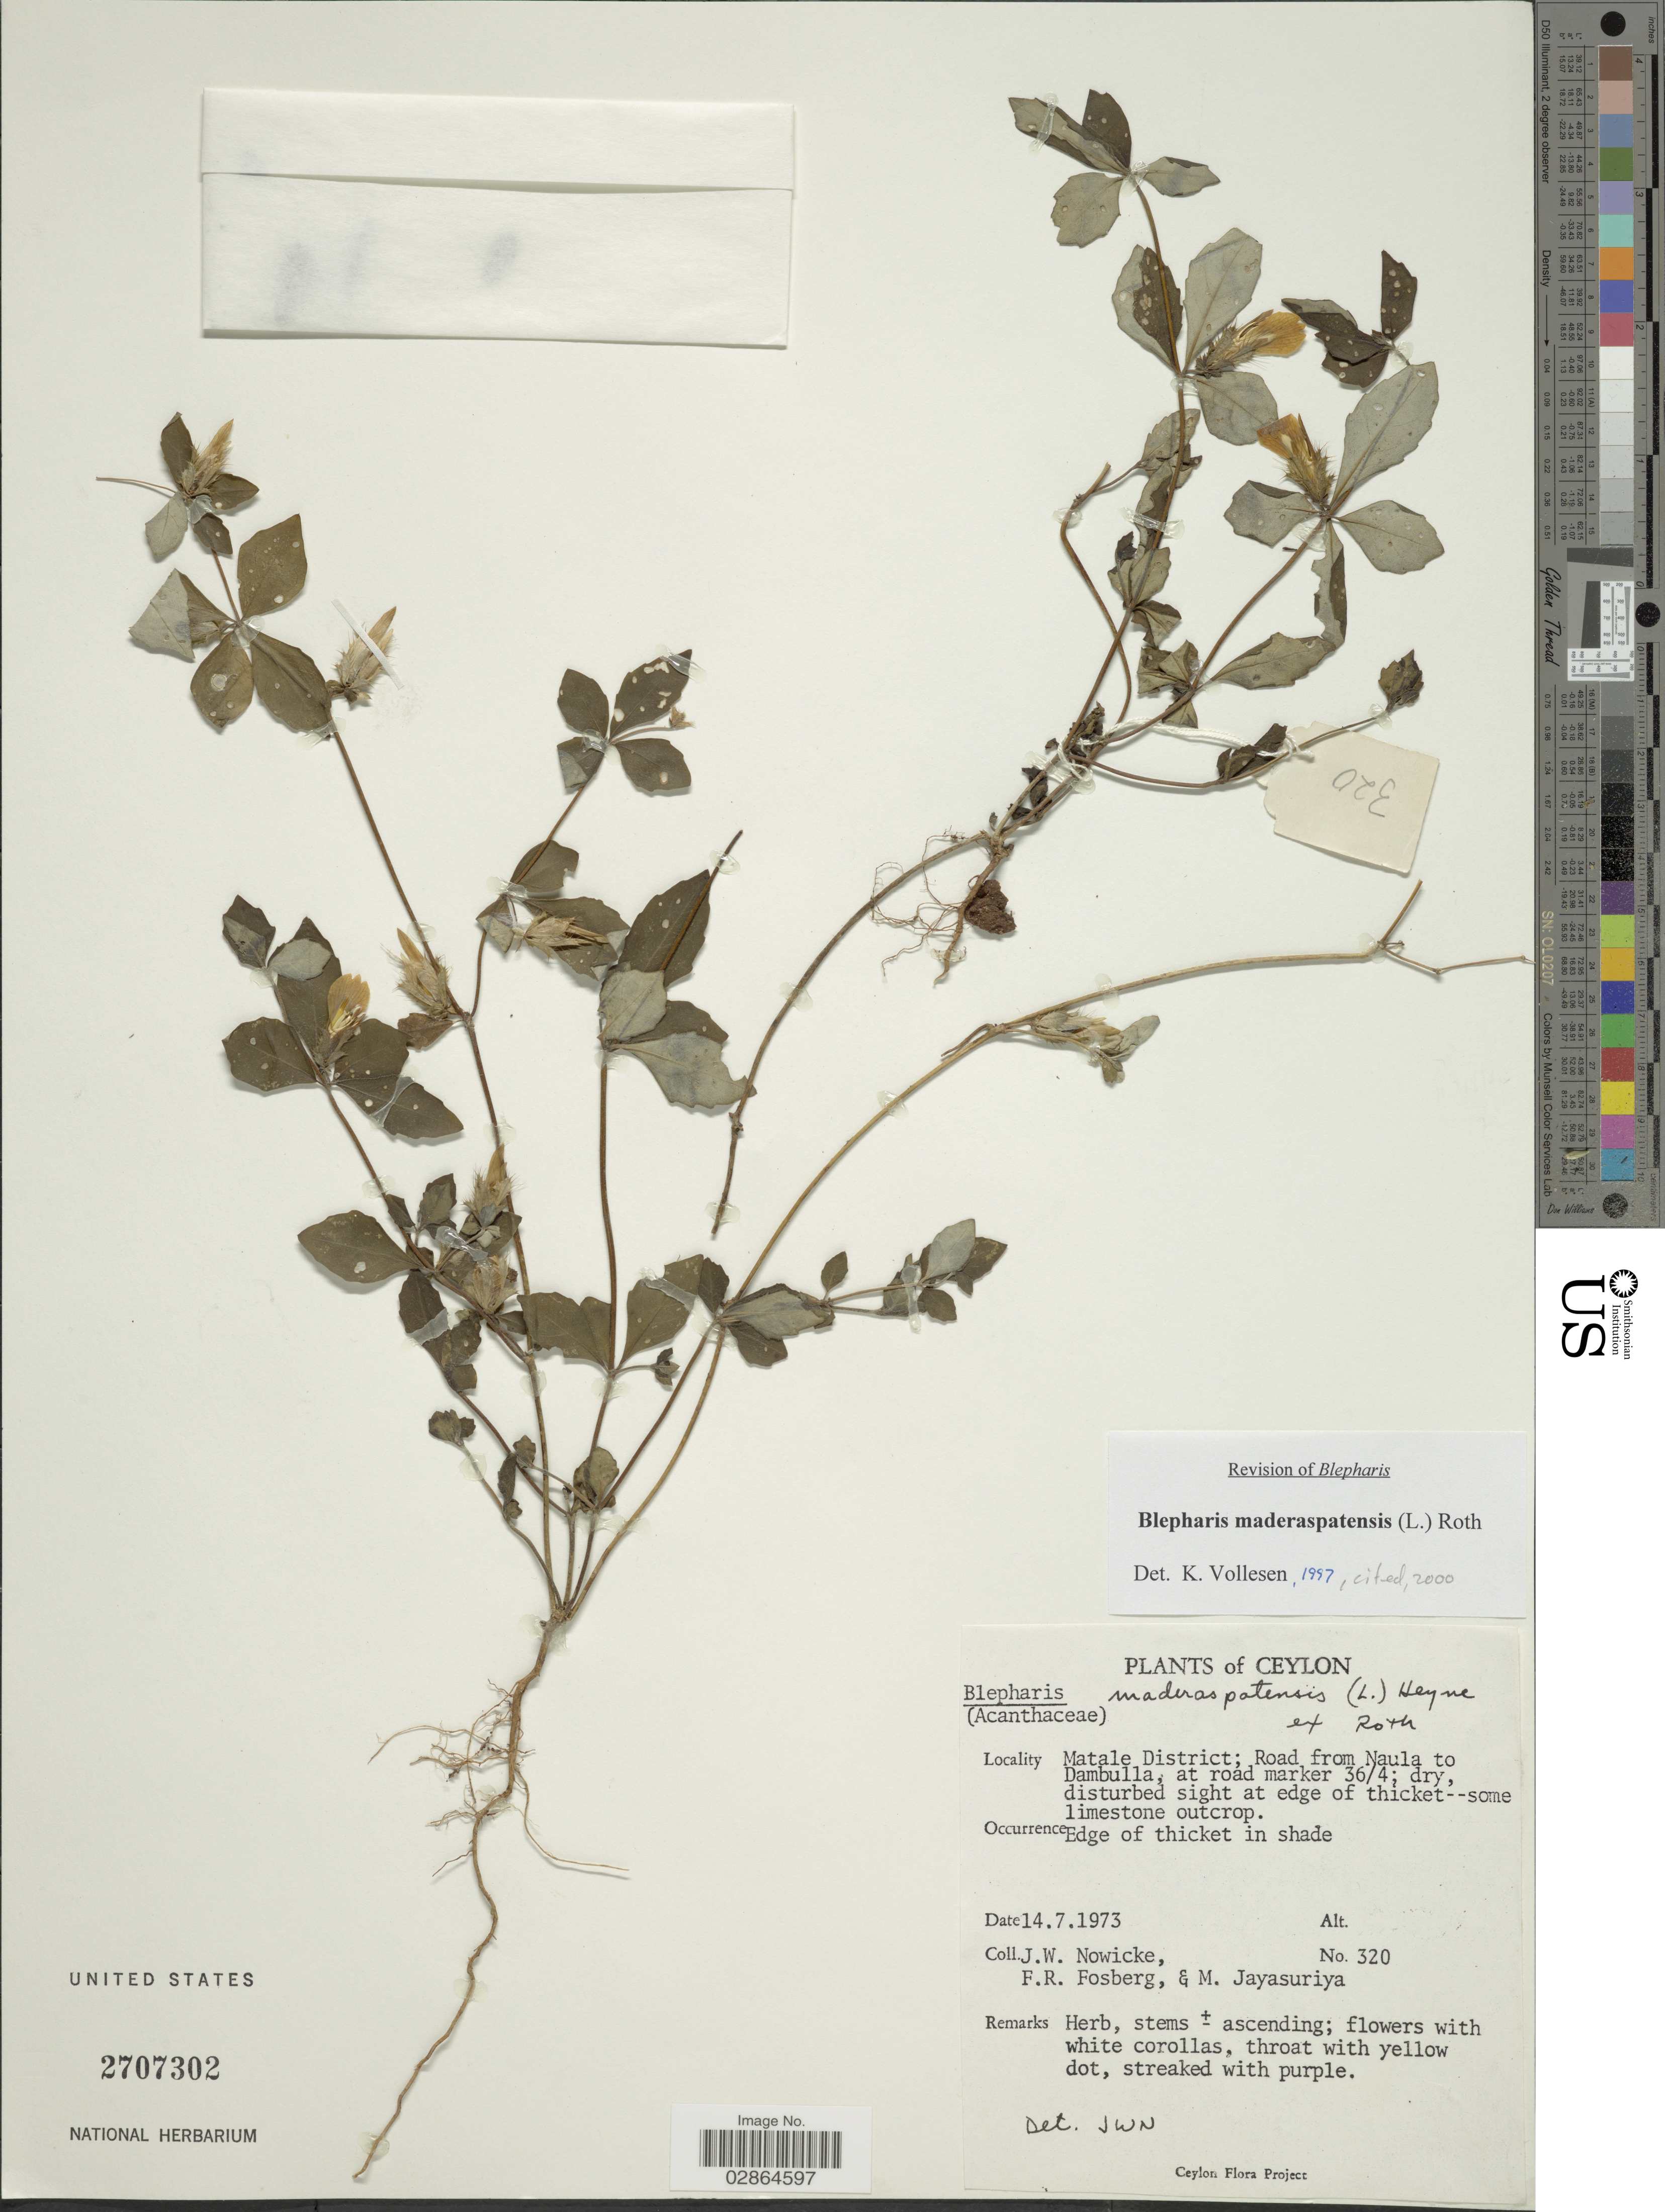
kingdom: Plantae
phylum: Tracheophyta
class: Magnoliopsida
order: Lamiales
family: Acanthaceae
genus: Blepharis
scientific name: Blepharis maderaspatensis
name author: (L.) B. Heyne ex Roth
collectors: J. W. Nowicke, F. R. Fosberg & M. Jayasuriya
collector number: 320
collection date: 1973-07-14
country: Sri Lanka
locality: Ceylon, Matale District; Road from Naula to Dambulla, at road marker 36/4.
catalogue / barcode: US 2707302